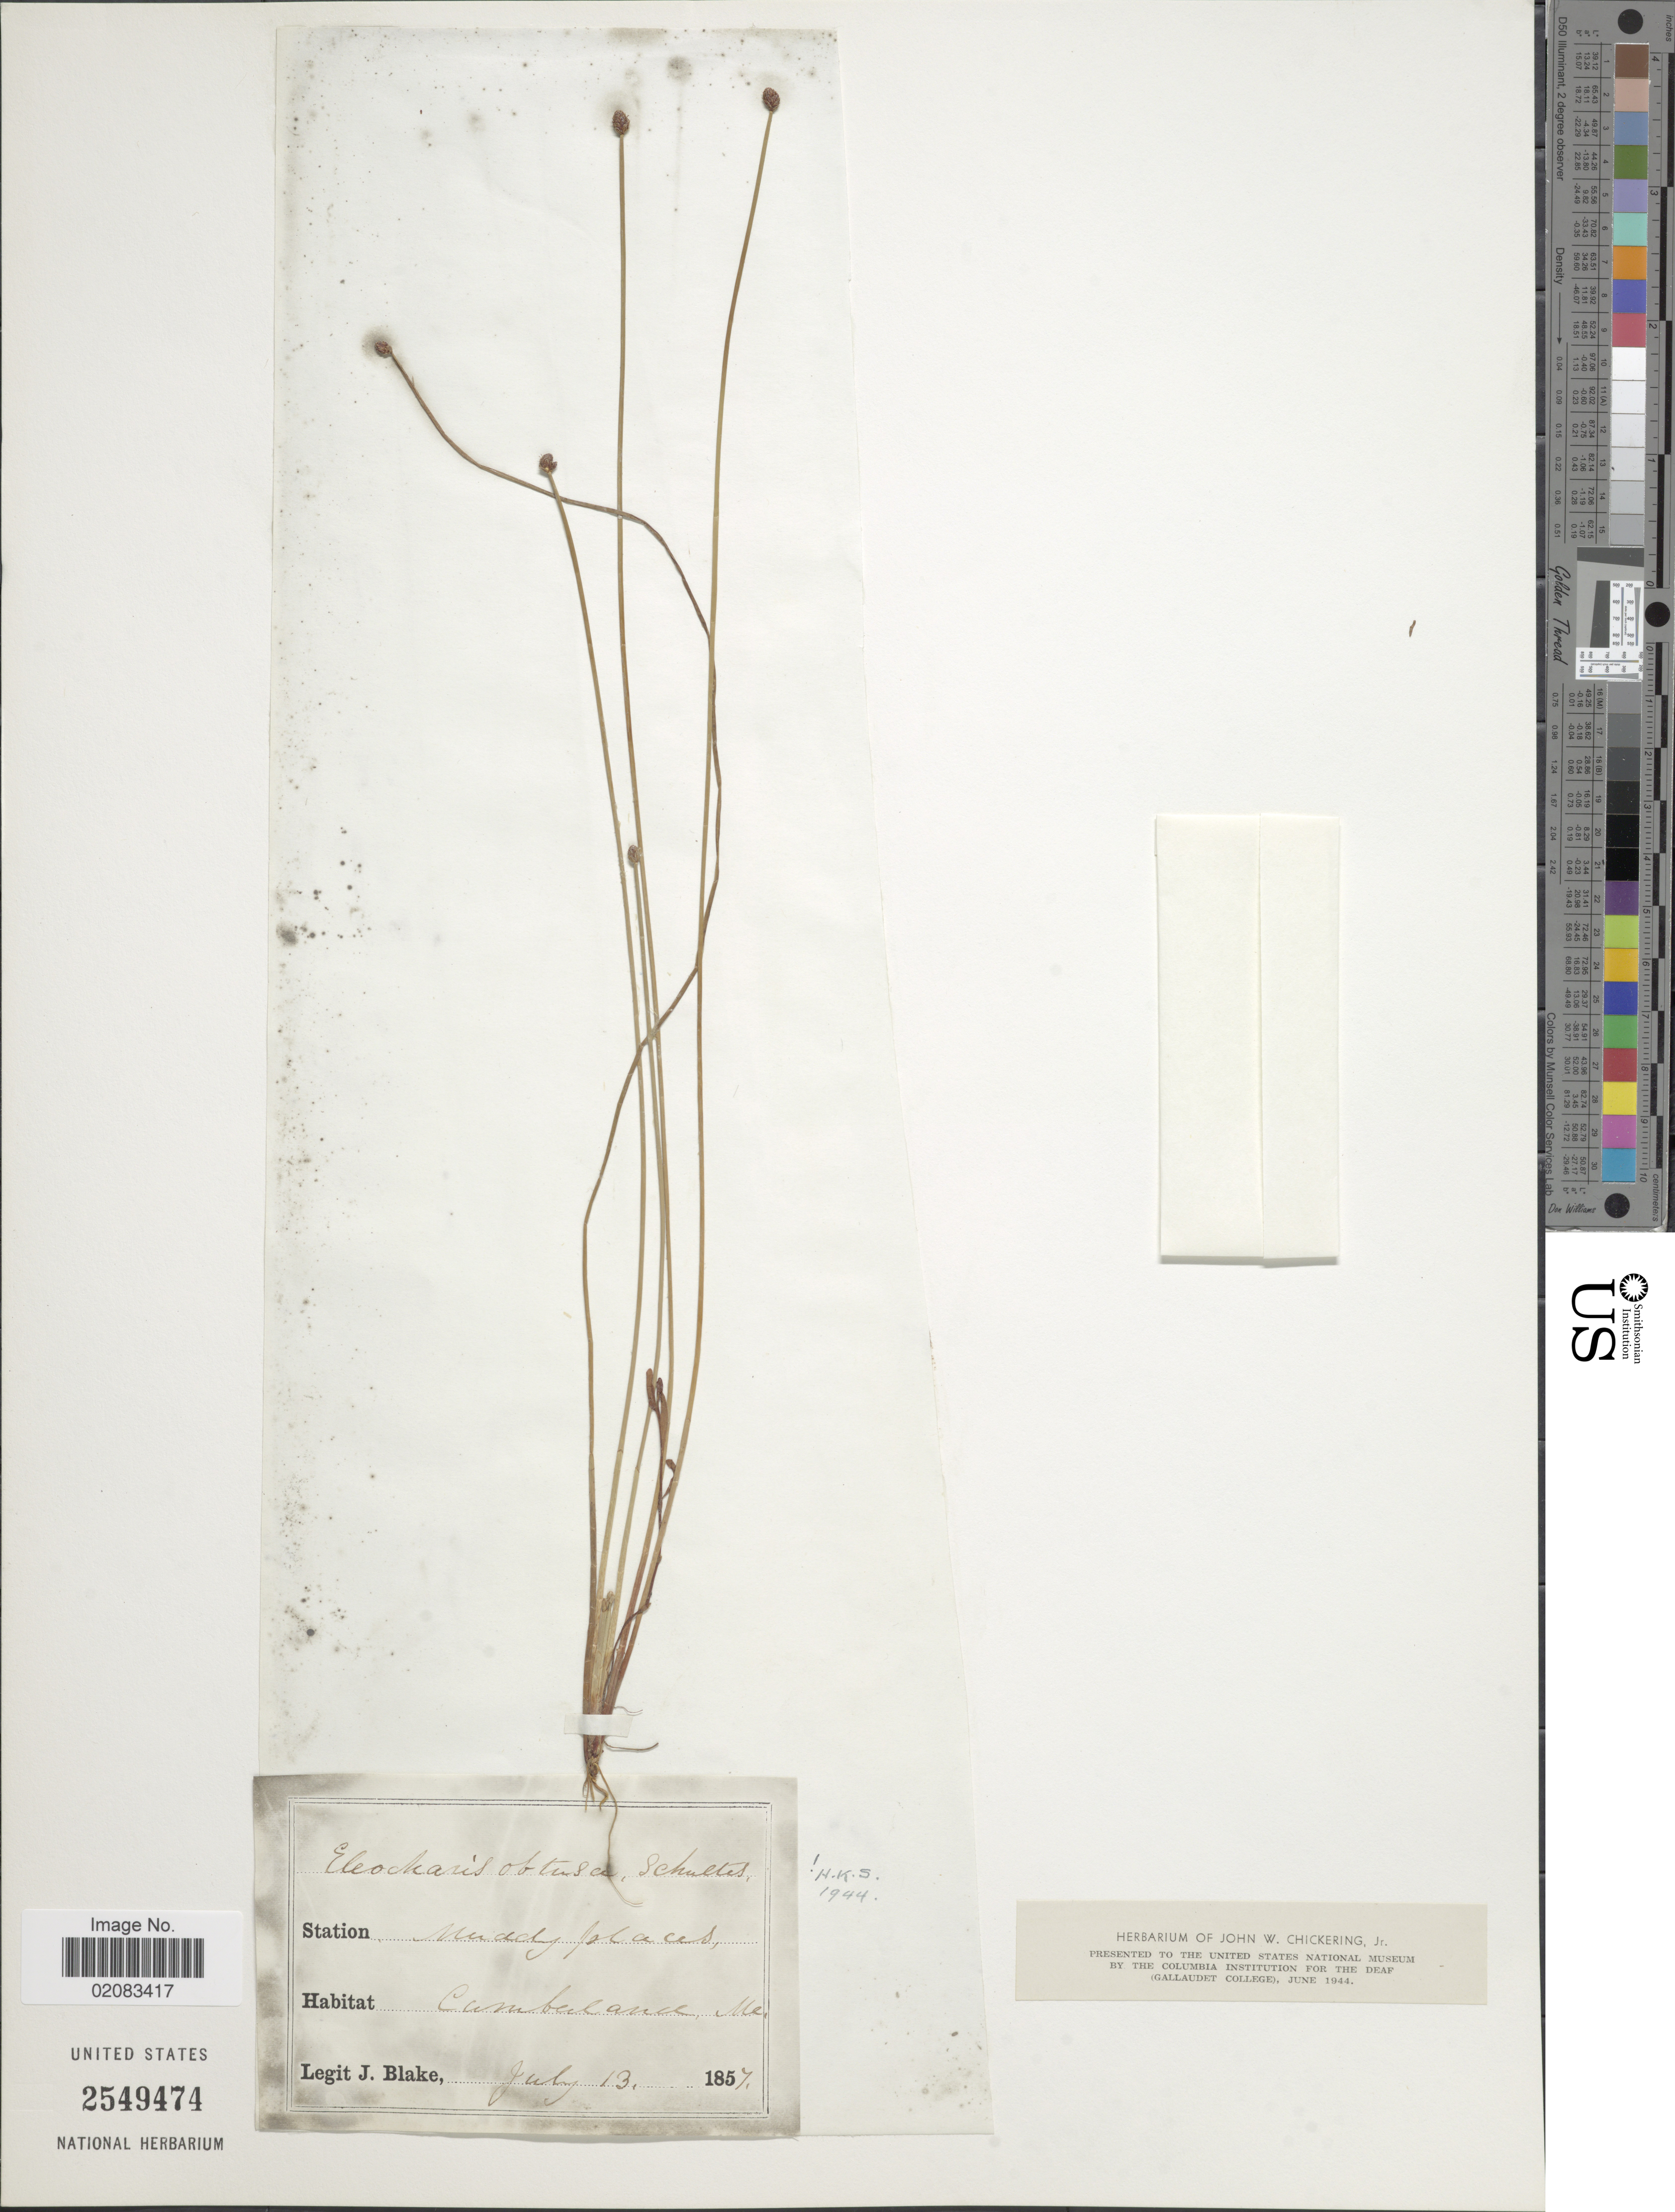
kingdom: Plantae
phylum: Tracheophyta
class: Liliopsida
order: Poales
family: Cyperaceae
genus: Eleocharis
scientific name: Eleocharis obtusa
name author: (Willd.) Schult.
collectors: J. Blake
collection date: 1857-07-13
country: United States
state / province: Maine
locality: Mudy place, Cumberland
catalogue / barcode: US 2549474